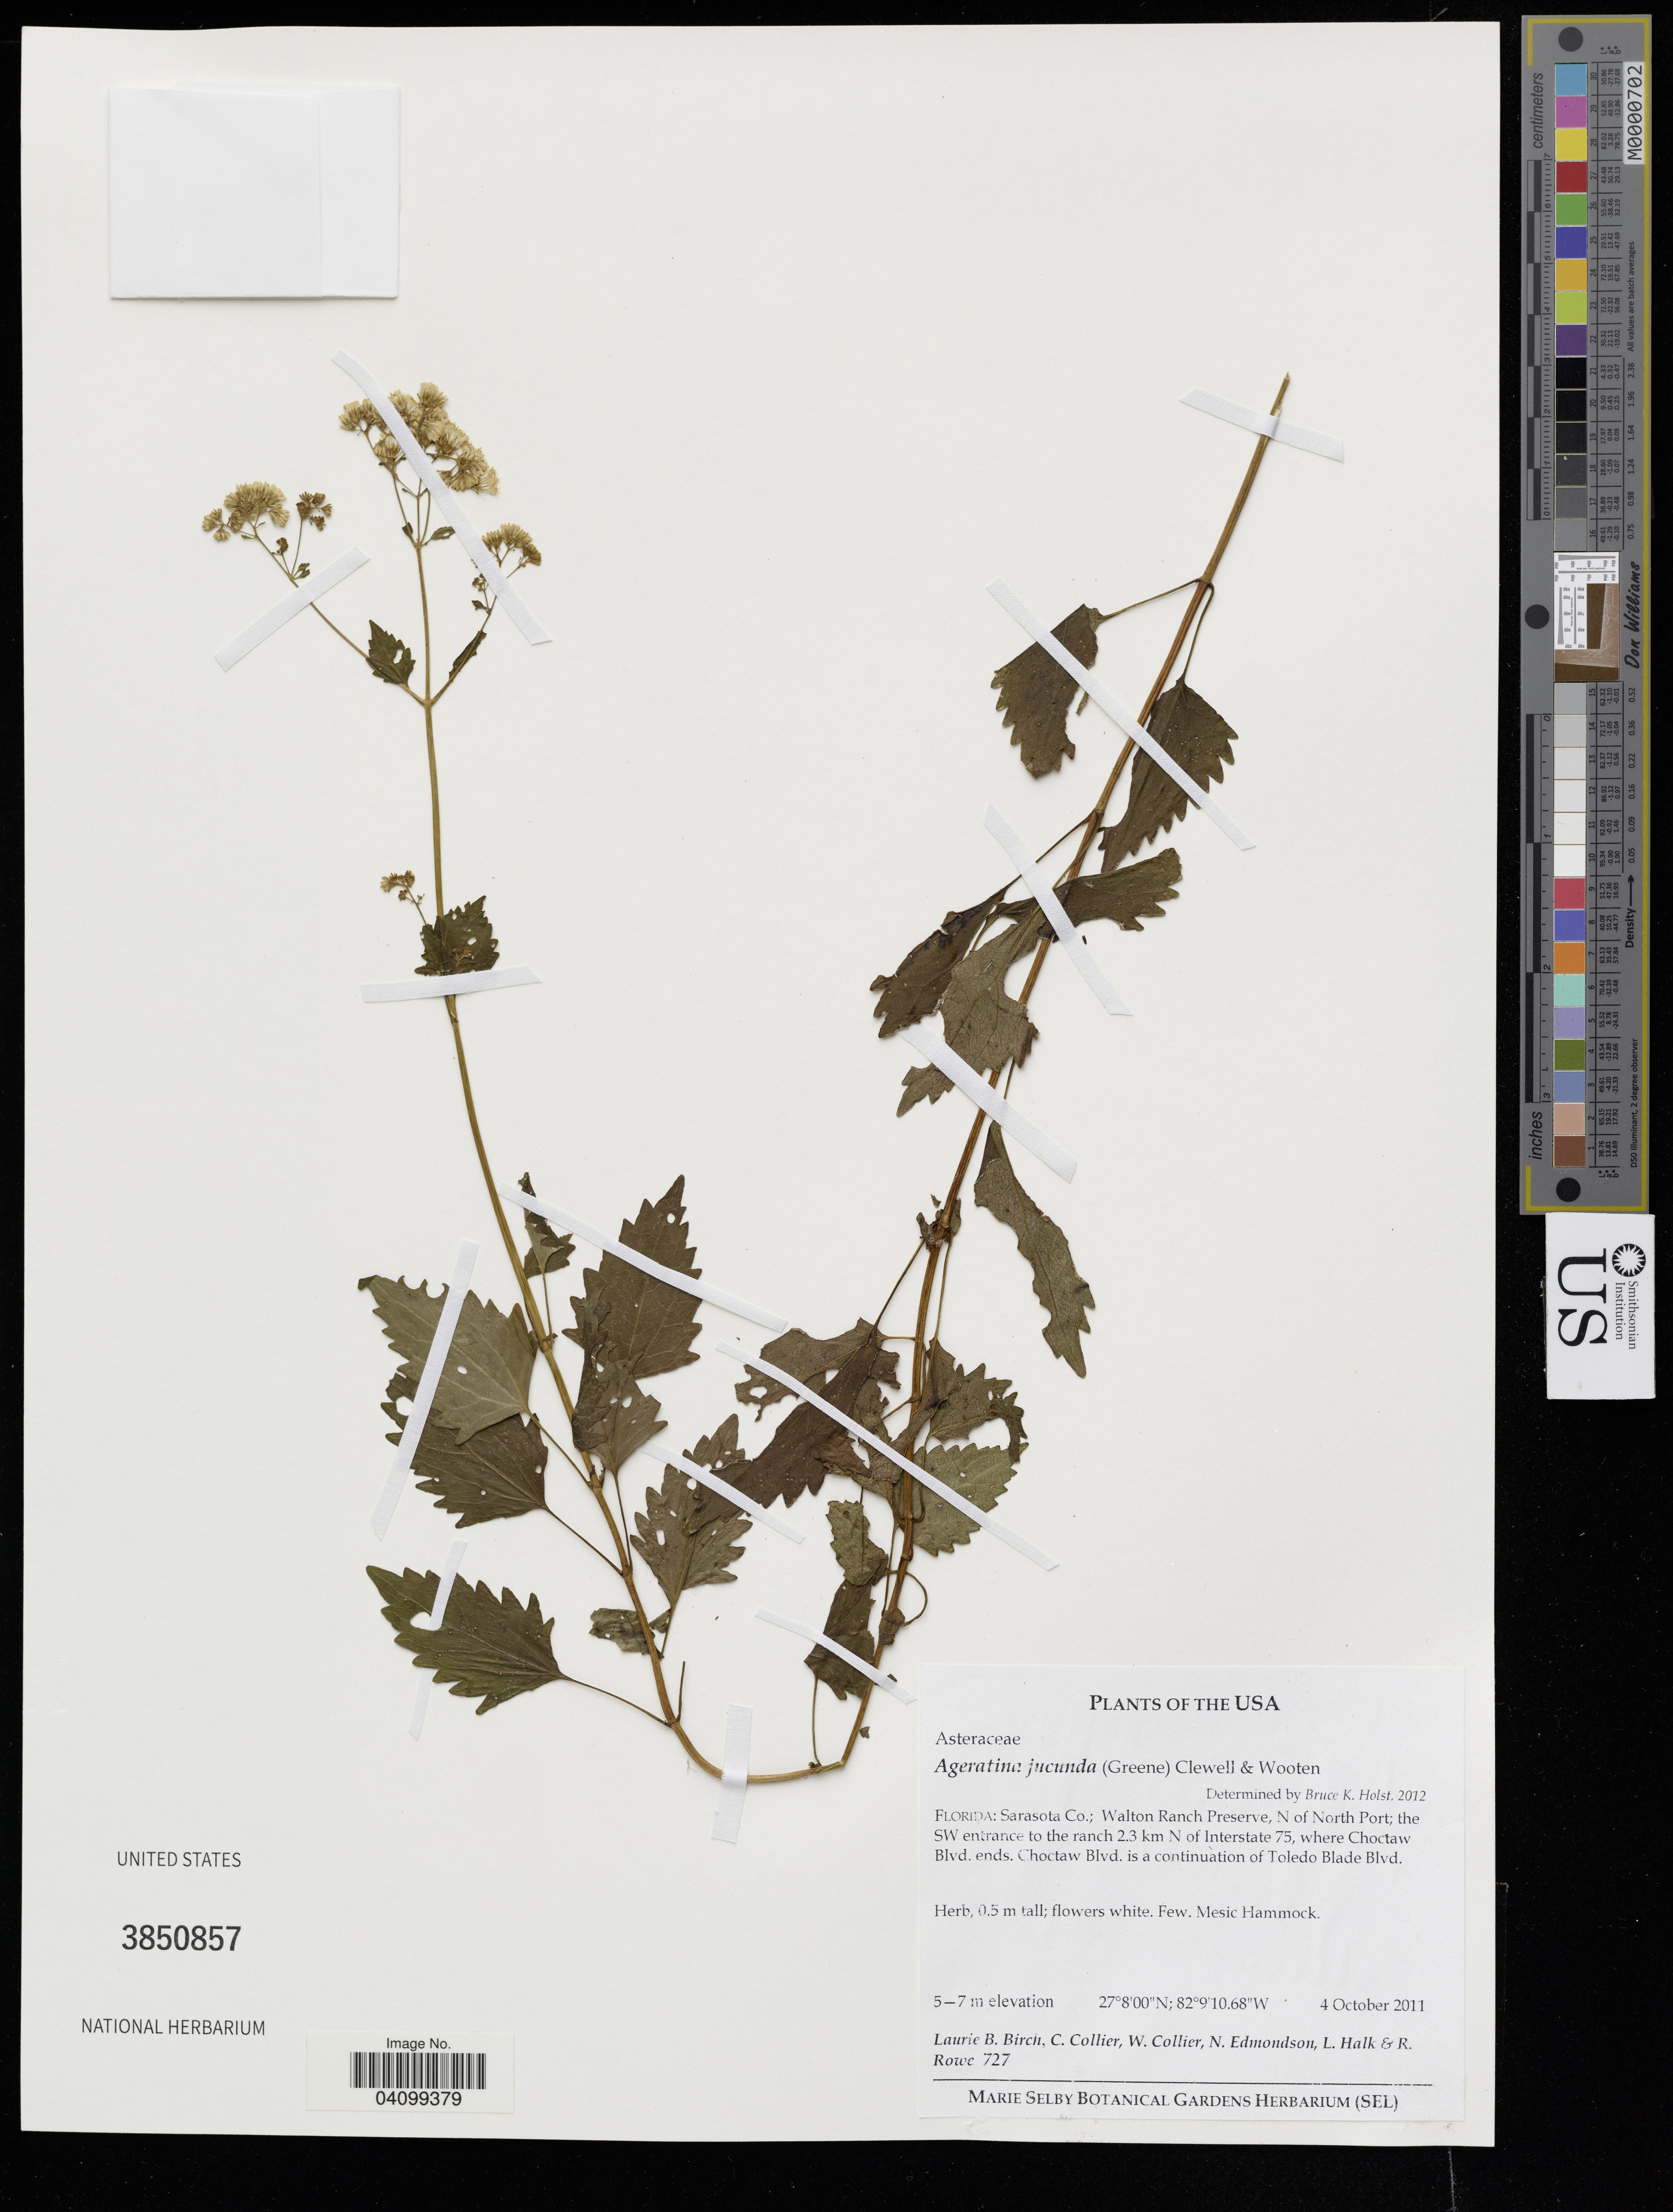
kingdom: Plantae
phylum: Tracheophyta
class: Magnoliopsida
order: Asterales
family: Asteraceae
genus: Ageratina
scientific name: Ageratina jucunda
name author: (Greene) Clewell & Wooten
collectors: L. Birch & N. Edmondson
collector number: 727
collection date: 2011-10-04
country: United States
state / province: Florida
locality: Sarasota Co.; Walton Ranch Preserve, N of North Port; the SW entrance to the ranch 2.3 km N of Interstate 75, where Choctaw Blvd. ends. Choctaw Blvd. is a continuation of Toledo Blade Blvd.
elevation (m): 5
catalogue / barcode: US 3850857